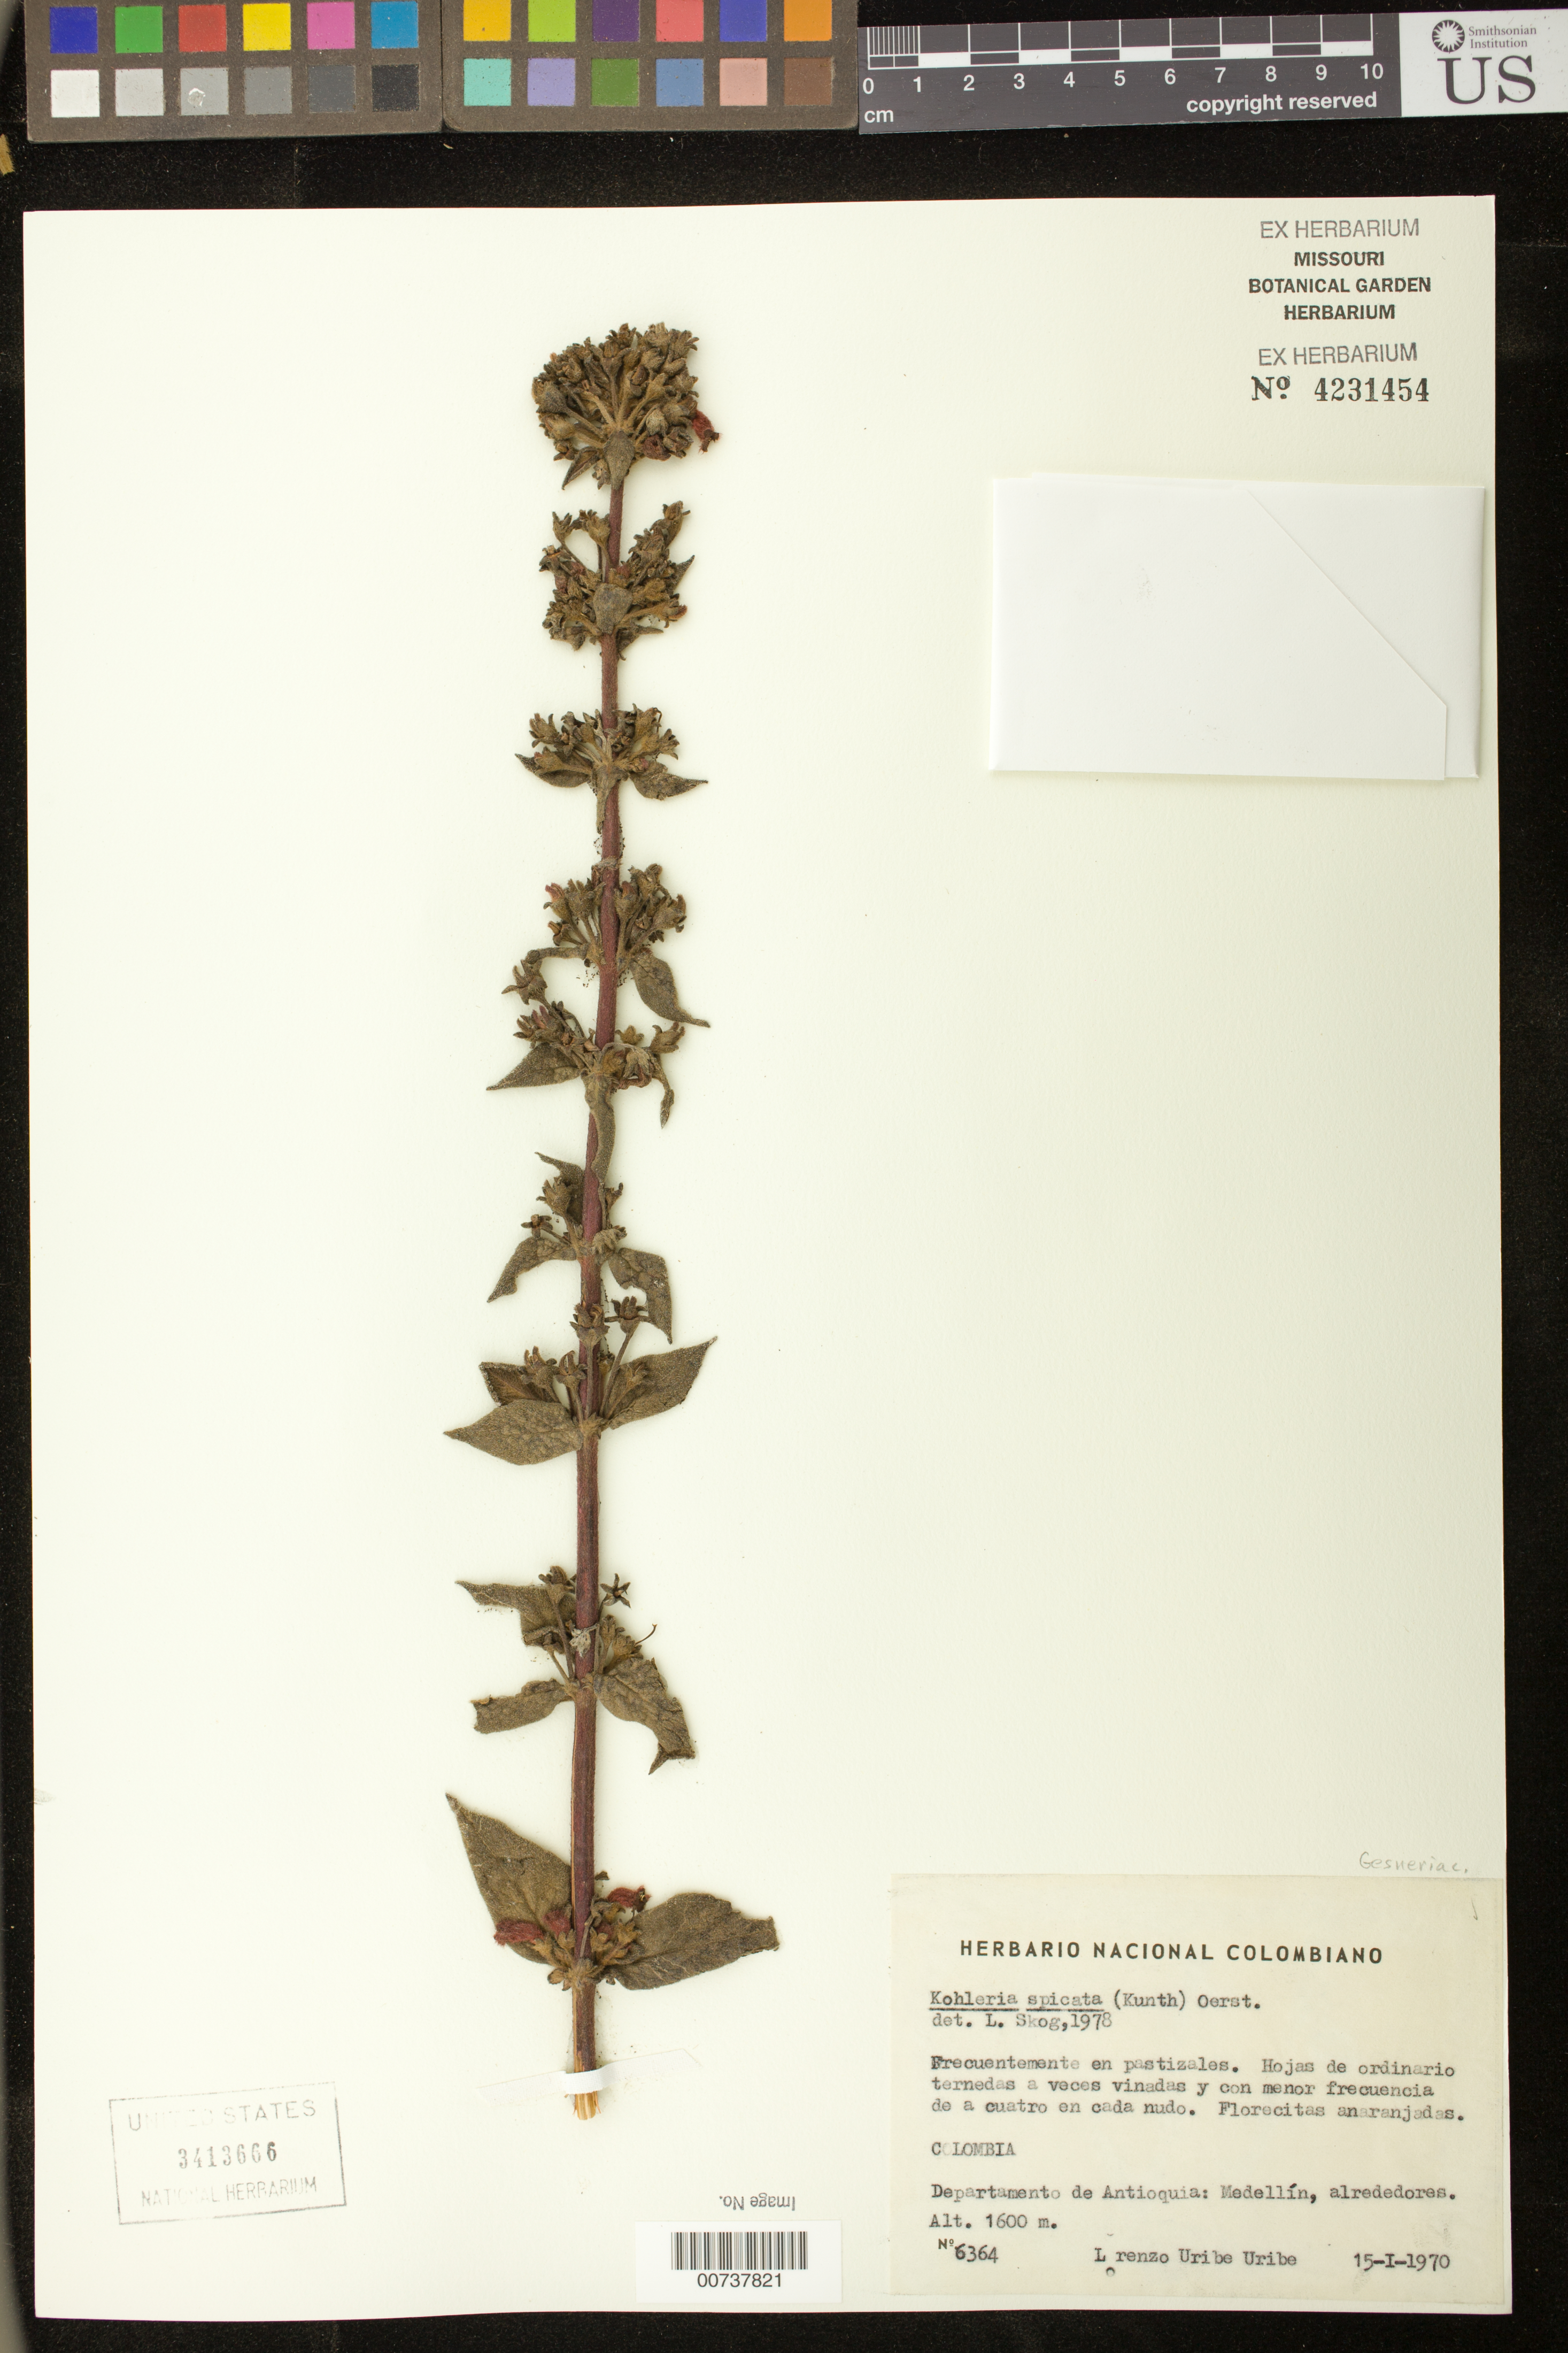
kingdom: Plantae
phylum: Tracheophyta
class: Magnoliopsida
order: Lamiales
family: Gesneriaceae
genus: Kohleria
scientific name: Kohleria spicata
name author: (Kunth) Oerst.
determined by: Skog, Laurence E.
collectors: L. Uribe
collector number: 6364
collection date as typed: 15 Jan 1970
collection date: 1970-01-15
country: Colombia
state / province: Antioquia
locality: Medellín, alrededores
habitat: En pastizales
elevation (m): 1600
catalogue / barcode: US 3413666